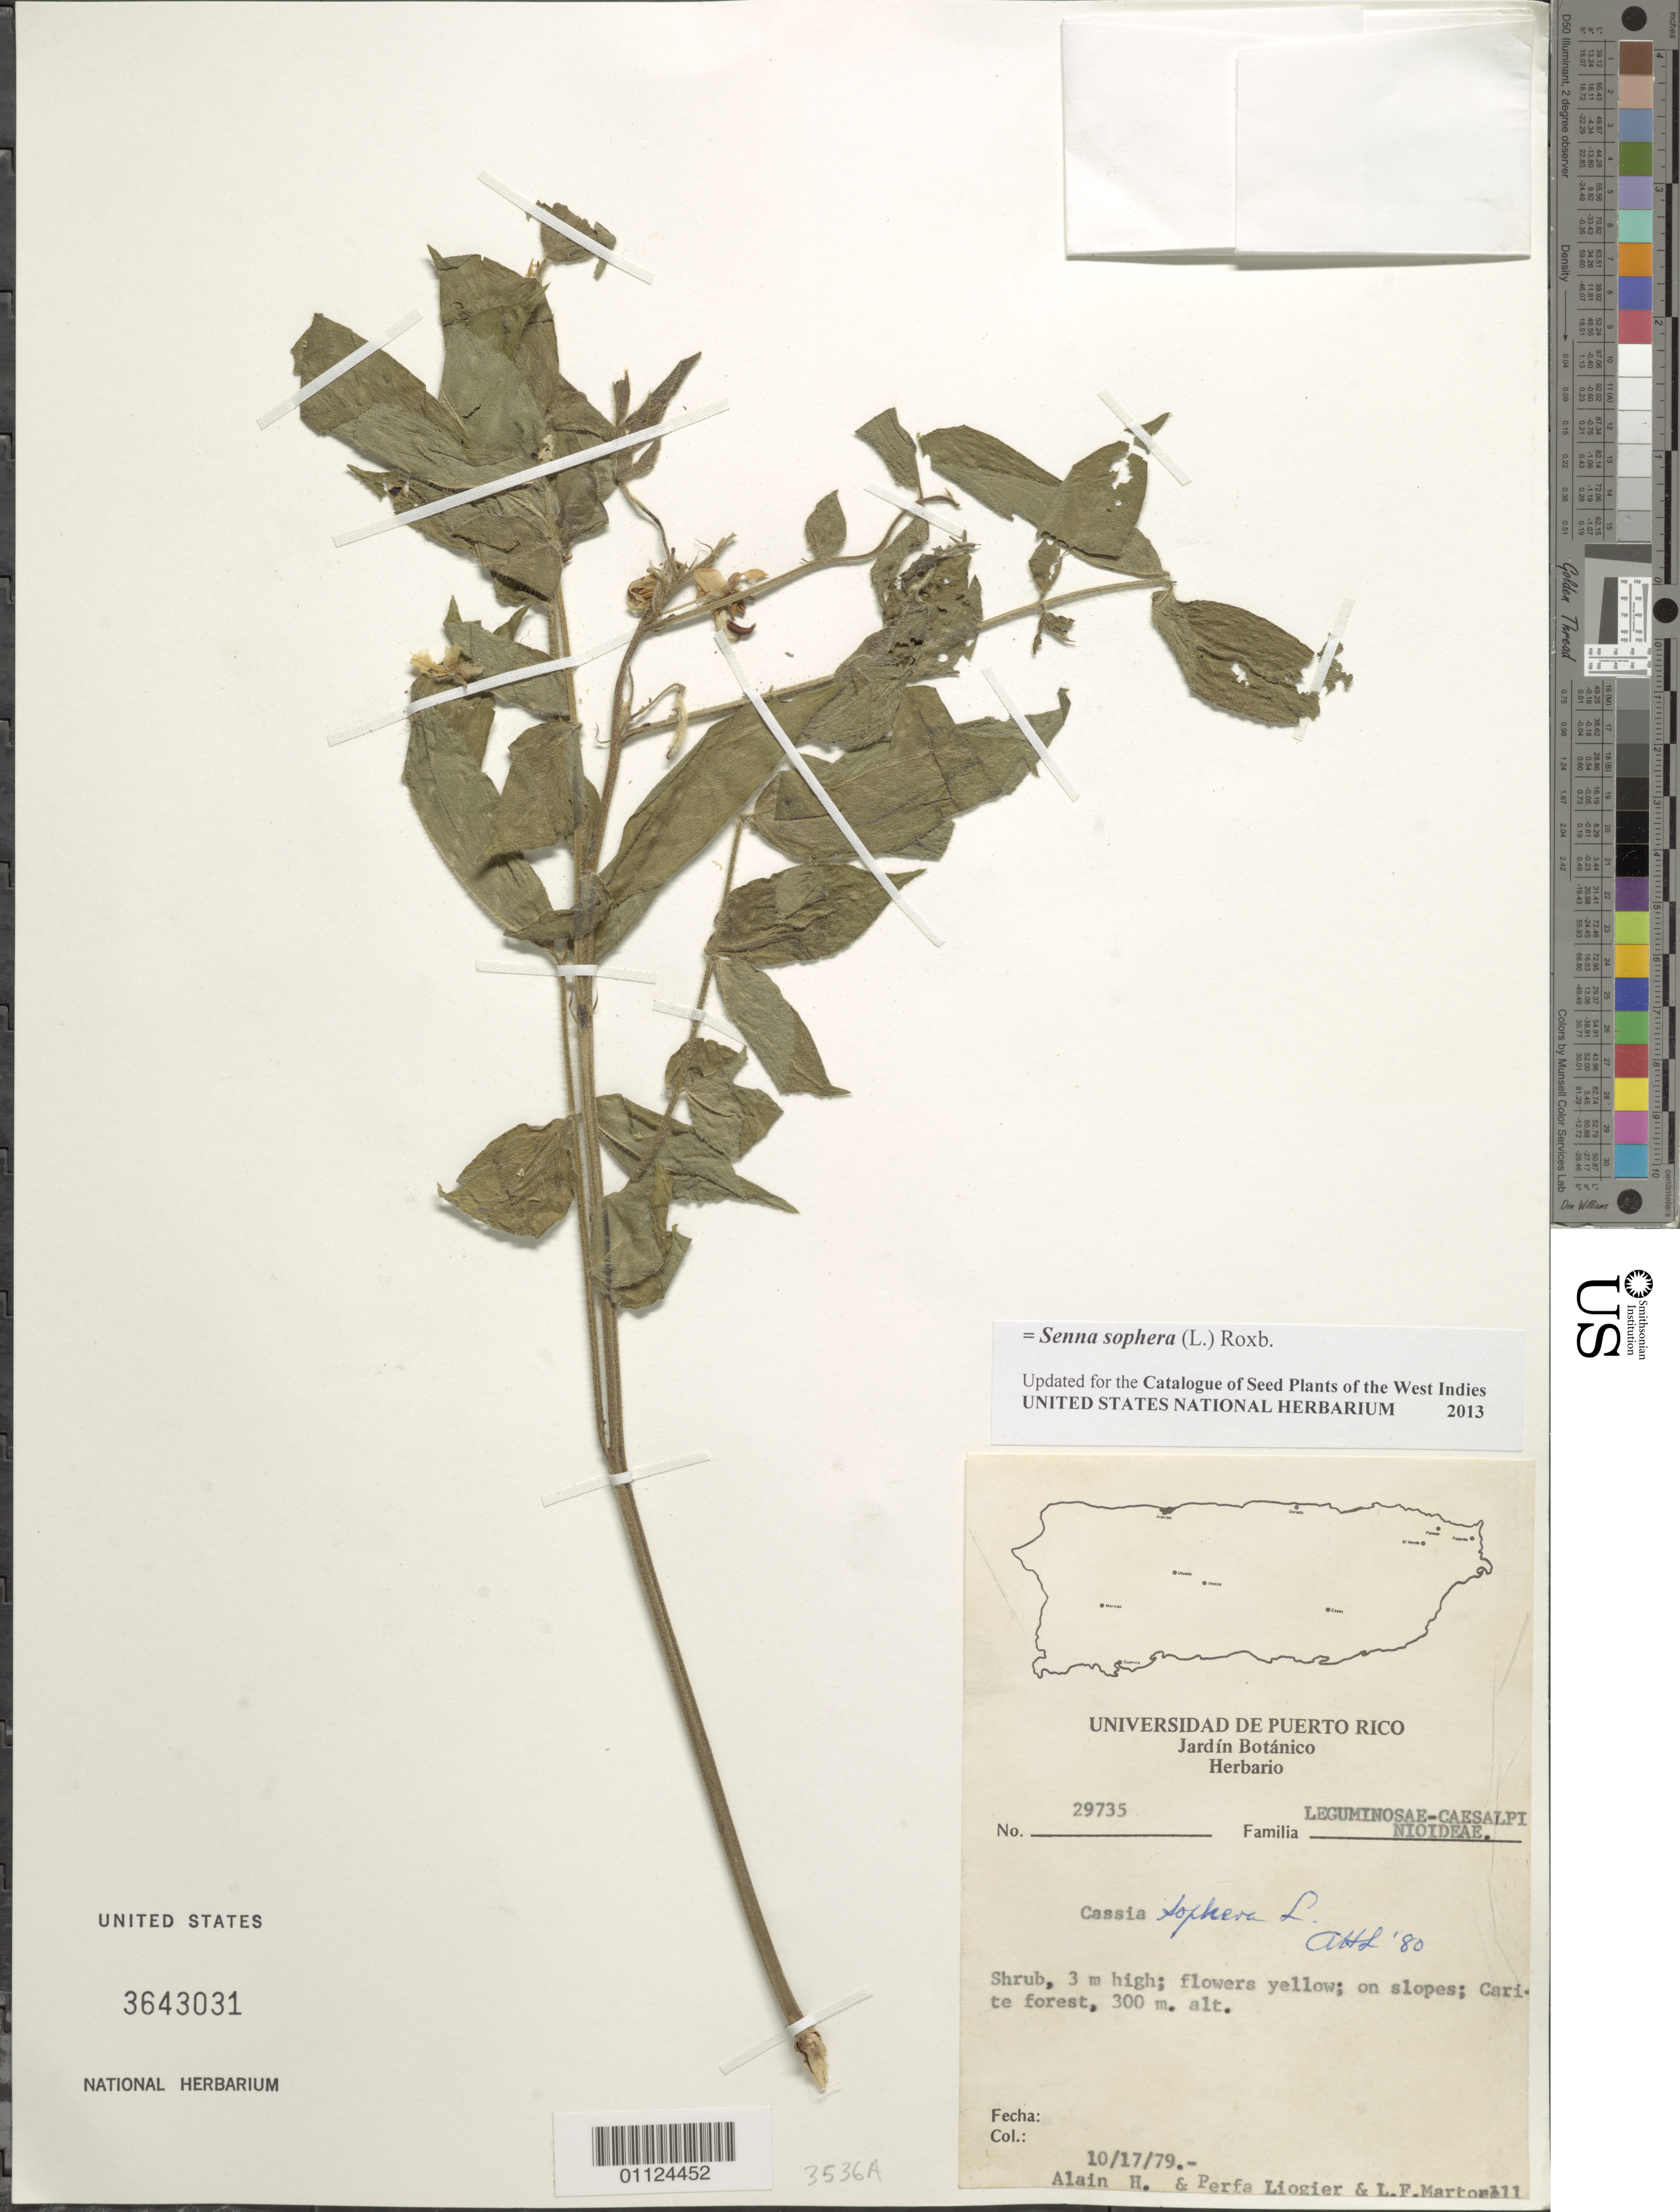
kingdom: Plantae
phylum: Tracheophyta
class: Magnoliopsida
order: Fabales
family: Fabaceae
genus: Senna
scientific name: Senna sophera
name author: (L.) Roxb.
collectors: A. H. Liogier, M. P. Liogier & L. Martorell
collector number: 29735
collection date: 1979-10-17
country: Puerto Rico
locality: Carite Forest.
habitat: On slope.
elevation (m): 300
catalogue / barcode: US 3643031